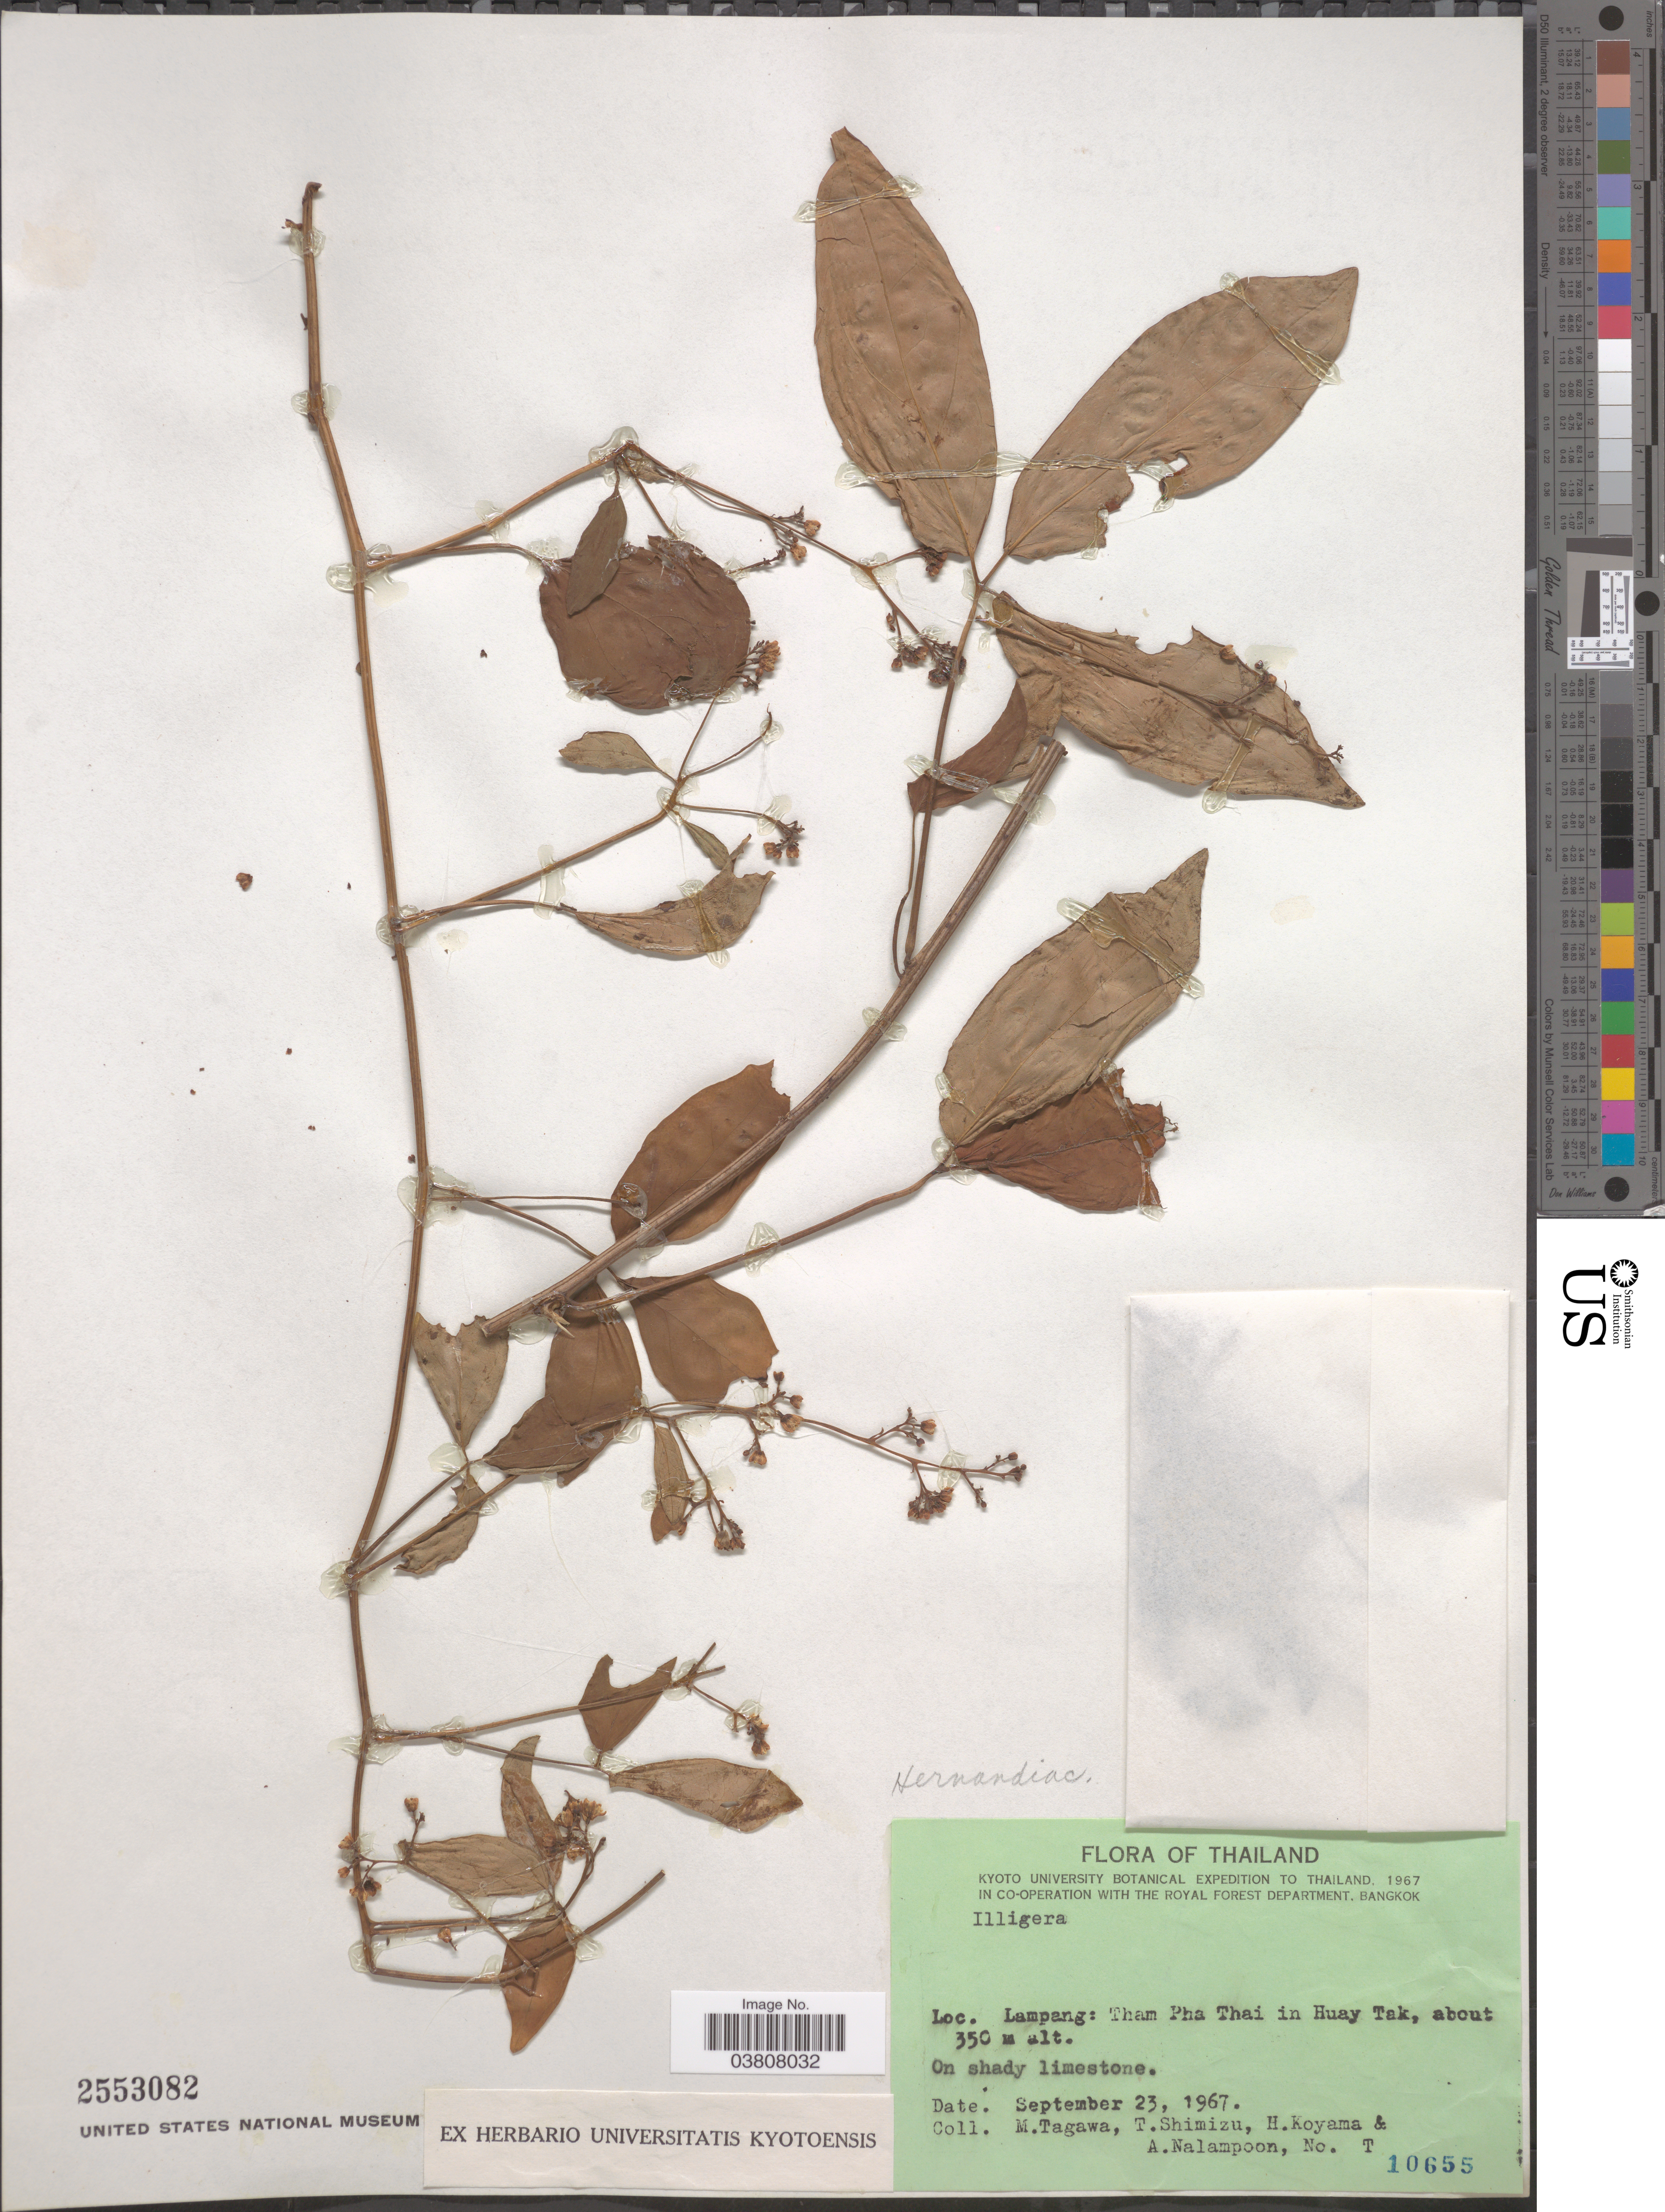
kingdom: Plantae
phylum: Tracheophyta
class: Magnoliopsida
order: Laurales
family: Hernandiaceae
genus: Illigera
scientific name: Illigera sp.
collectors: M. Tagawa, T. Shimizu, H. Koyama & A. Nalampoon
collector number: T10655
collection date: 1967-09-23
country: Thailand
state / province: Lampang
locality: Tham Pha Thai in Huay Tak.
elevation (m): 350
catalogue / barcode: US 2553082